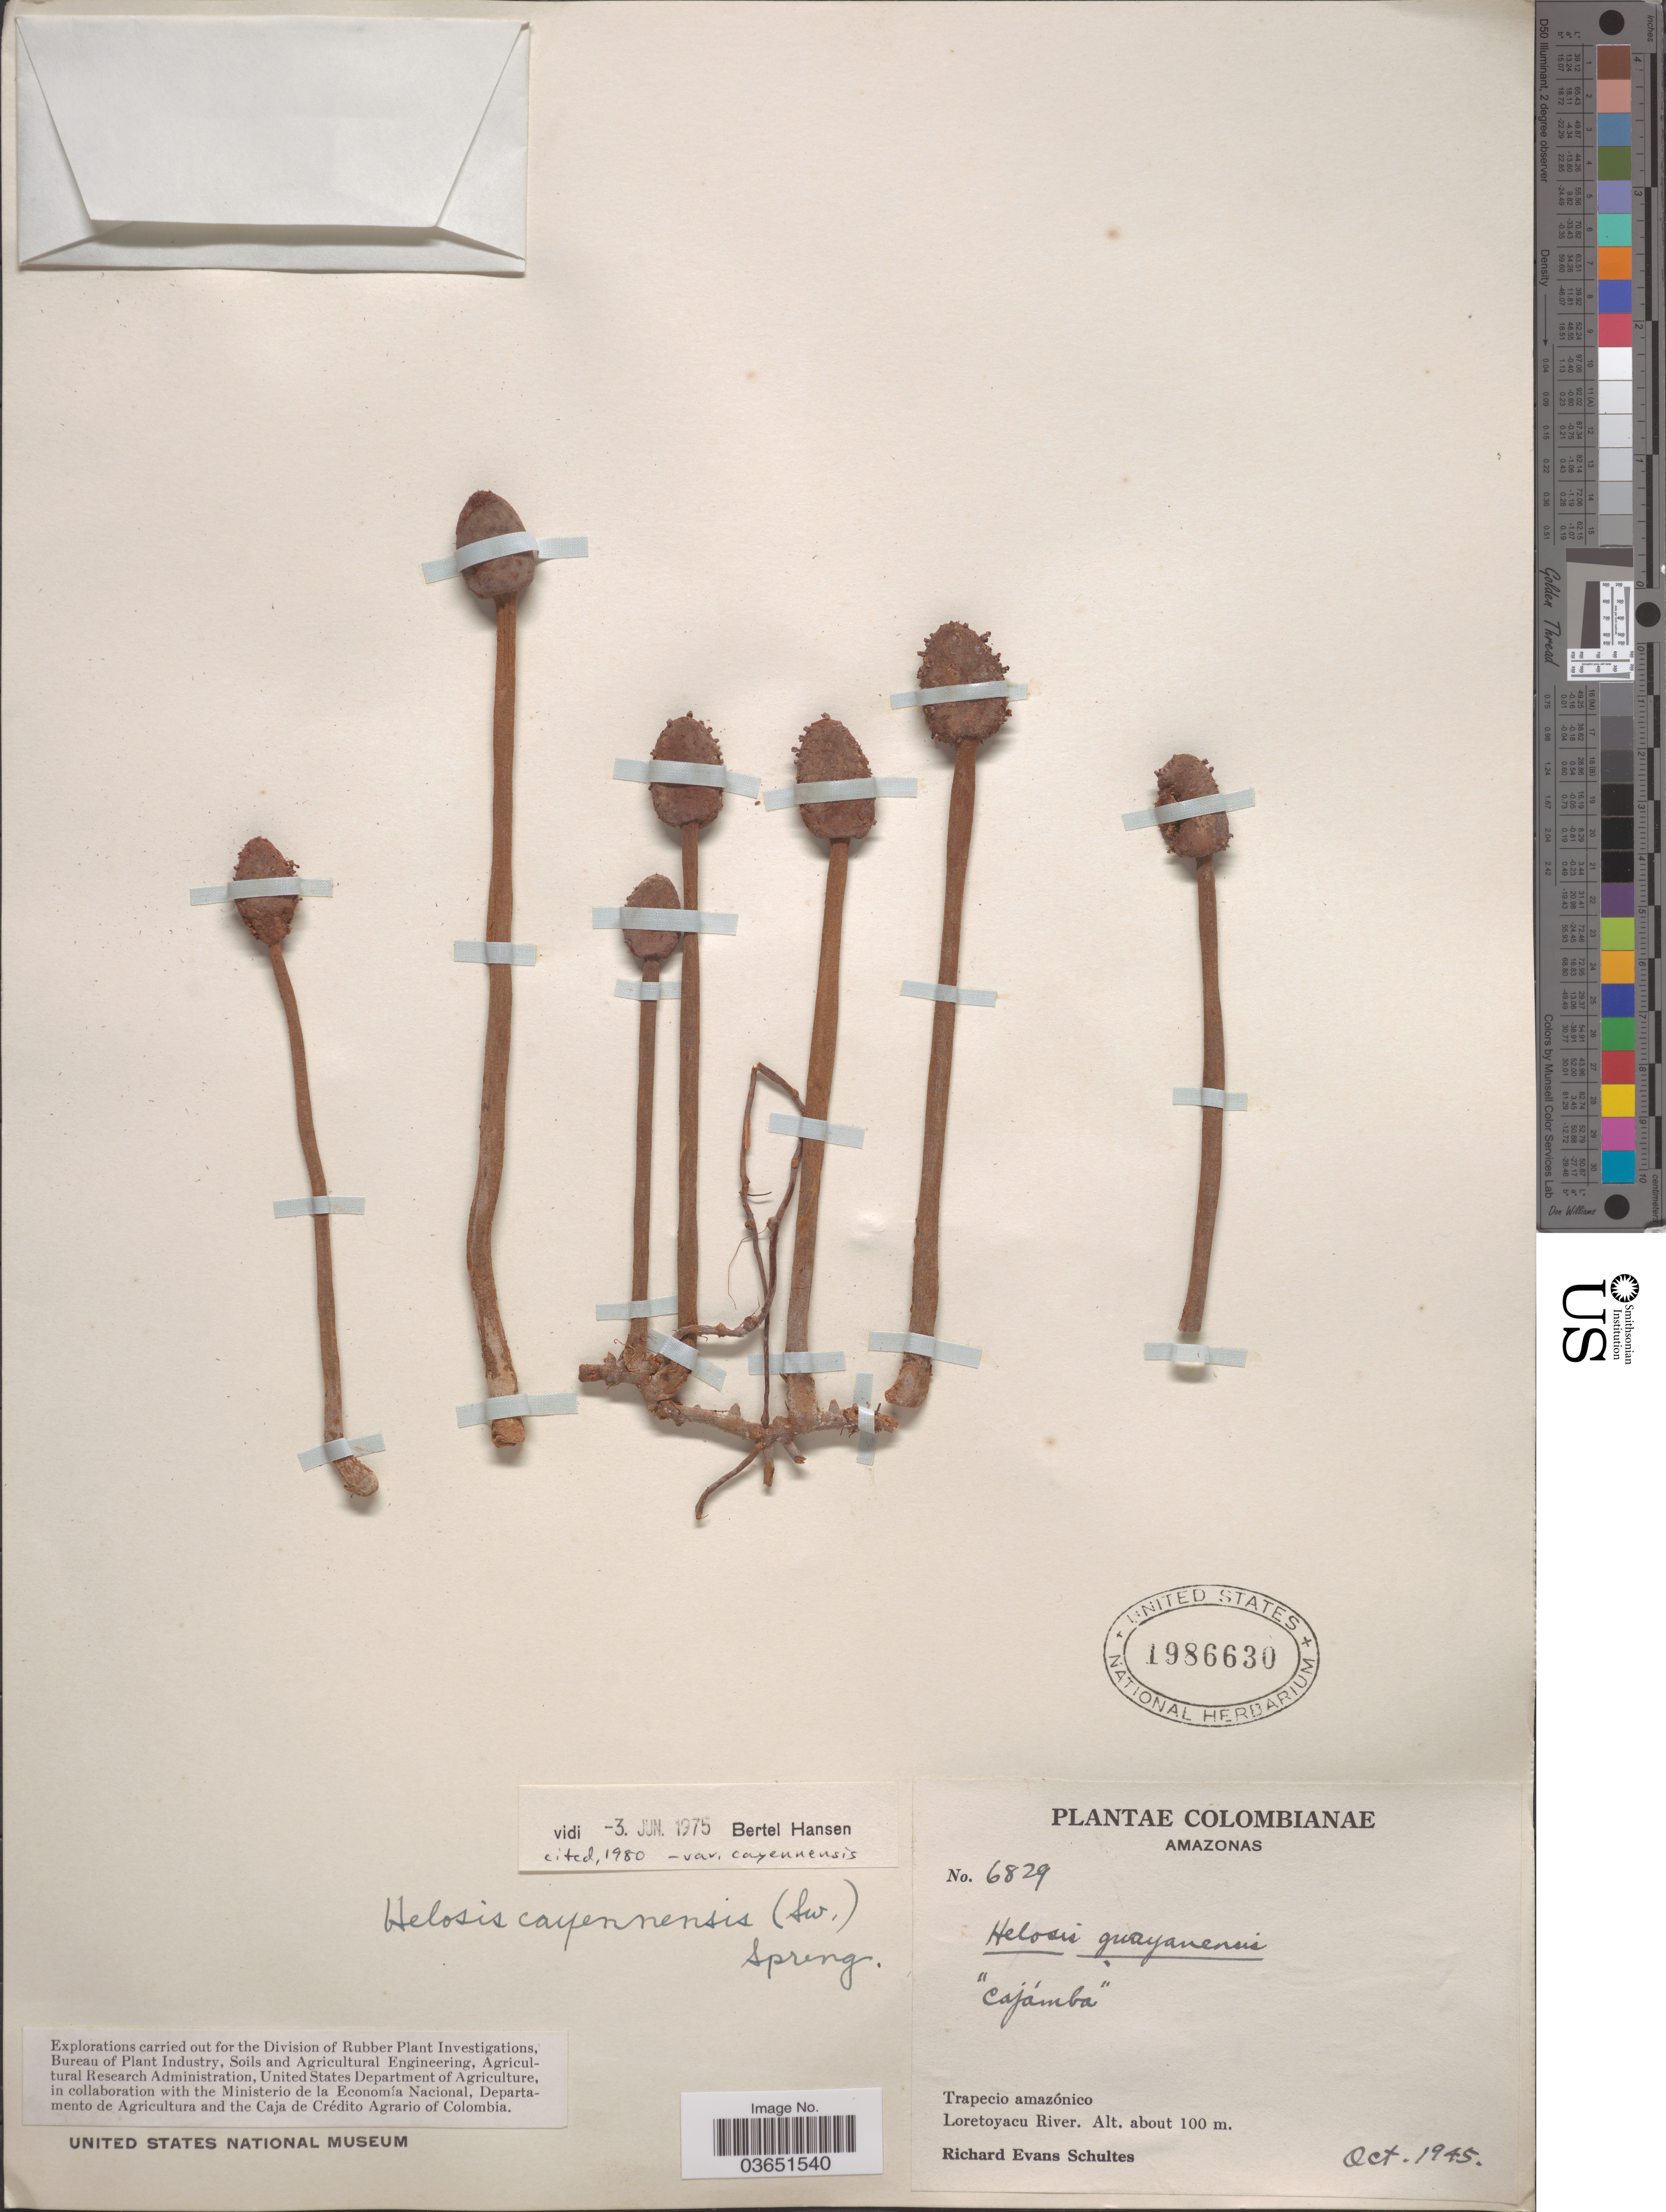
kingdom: Plantae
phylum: Tracheophyta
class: Magnoliopsida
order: Santalales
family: Balanophoraceae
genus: Helosis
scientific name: Helosis cayennensis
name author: (Sw.) Spreng.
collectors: R. E. Schultes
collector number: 6829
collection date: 1945-10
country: Colombia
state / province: Amazônas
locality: Trapecio amazónico. Loretoyacu River.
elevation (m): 100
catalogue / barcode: US 1986630